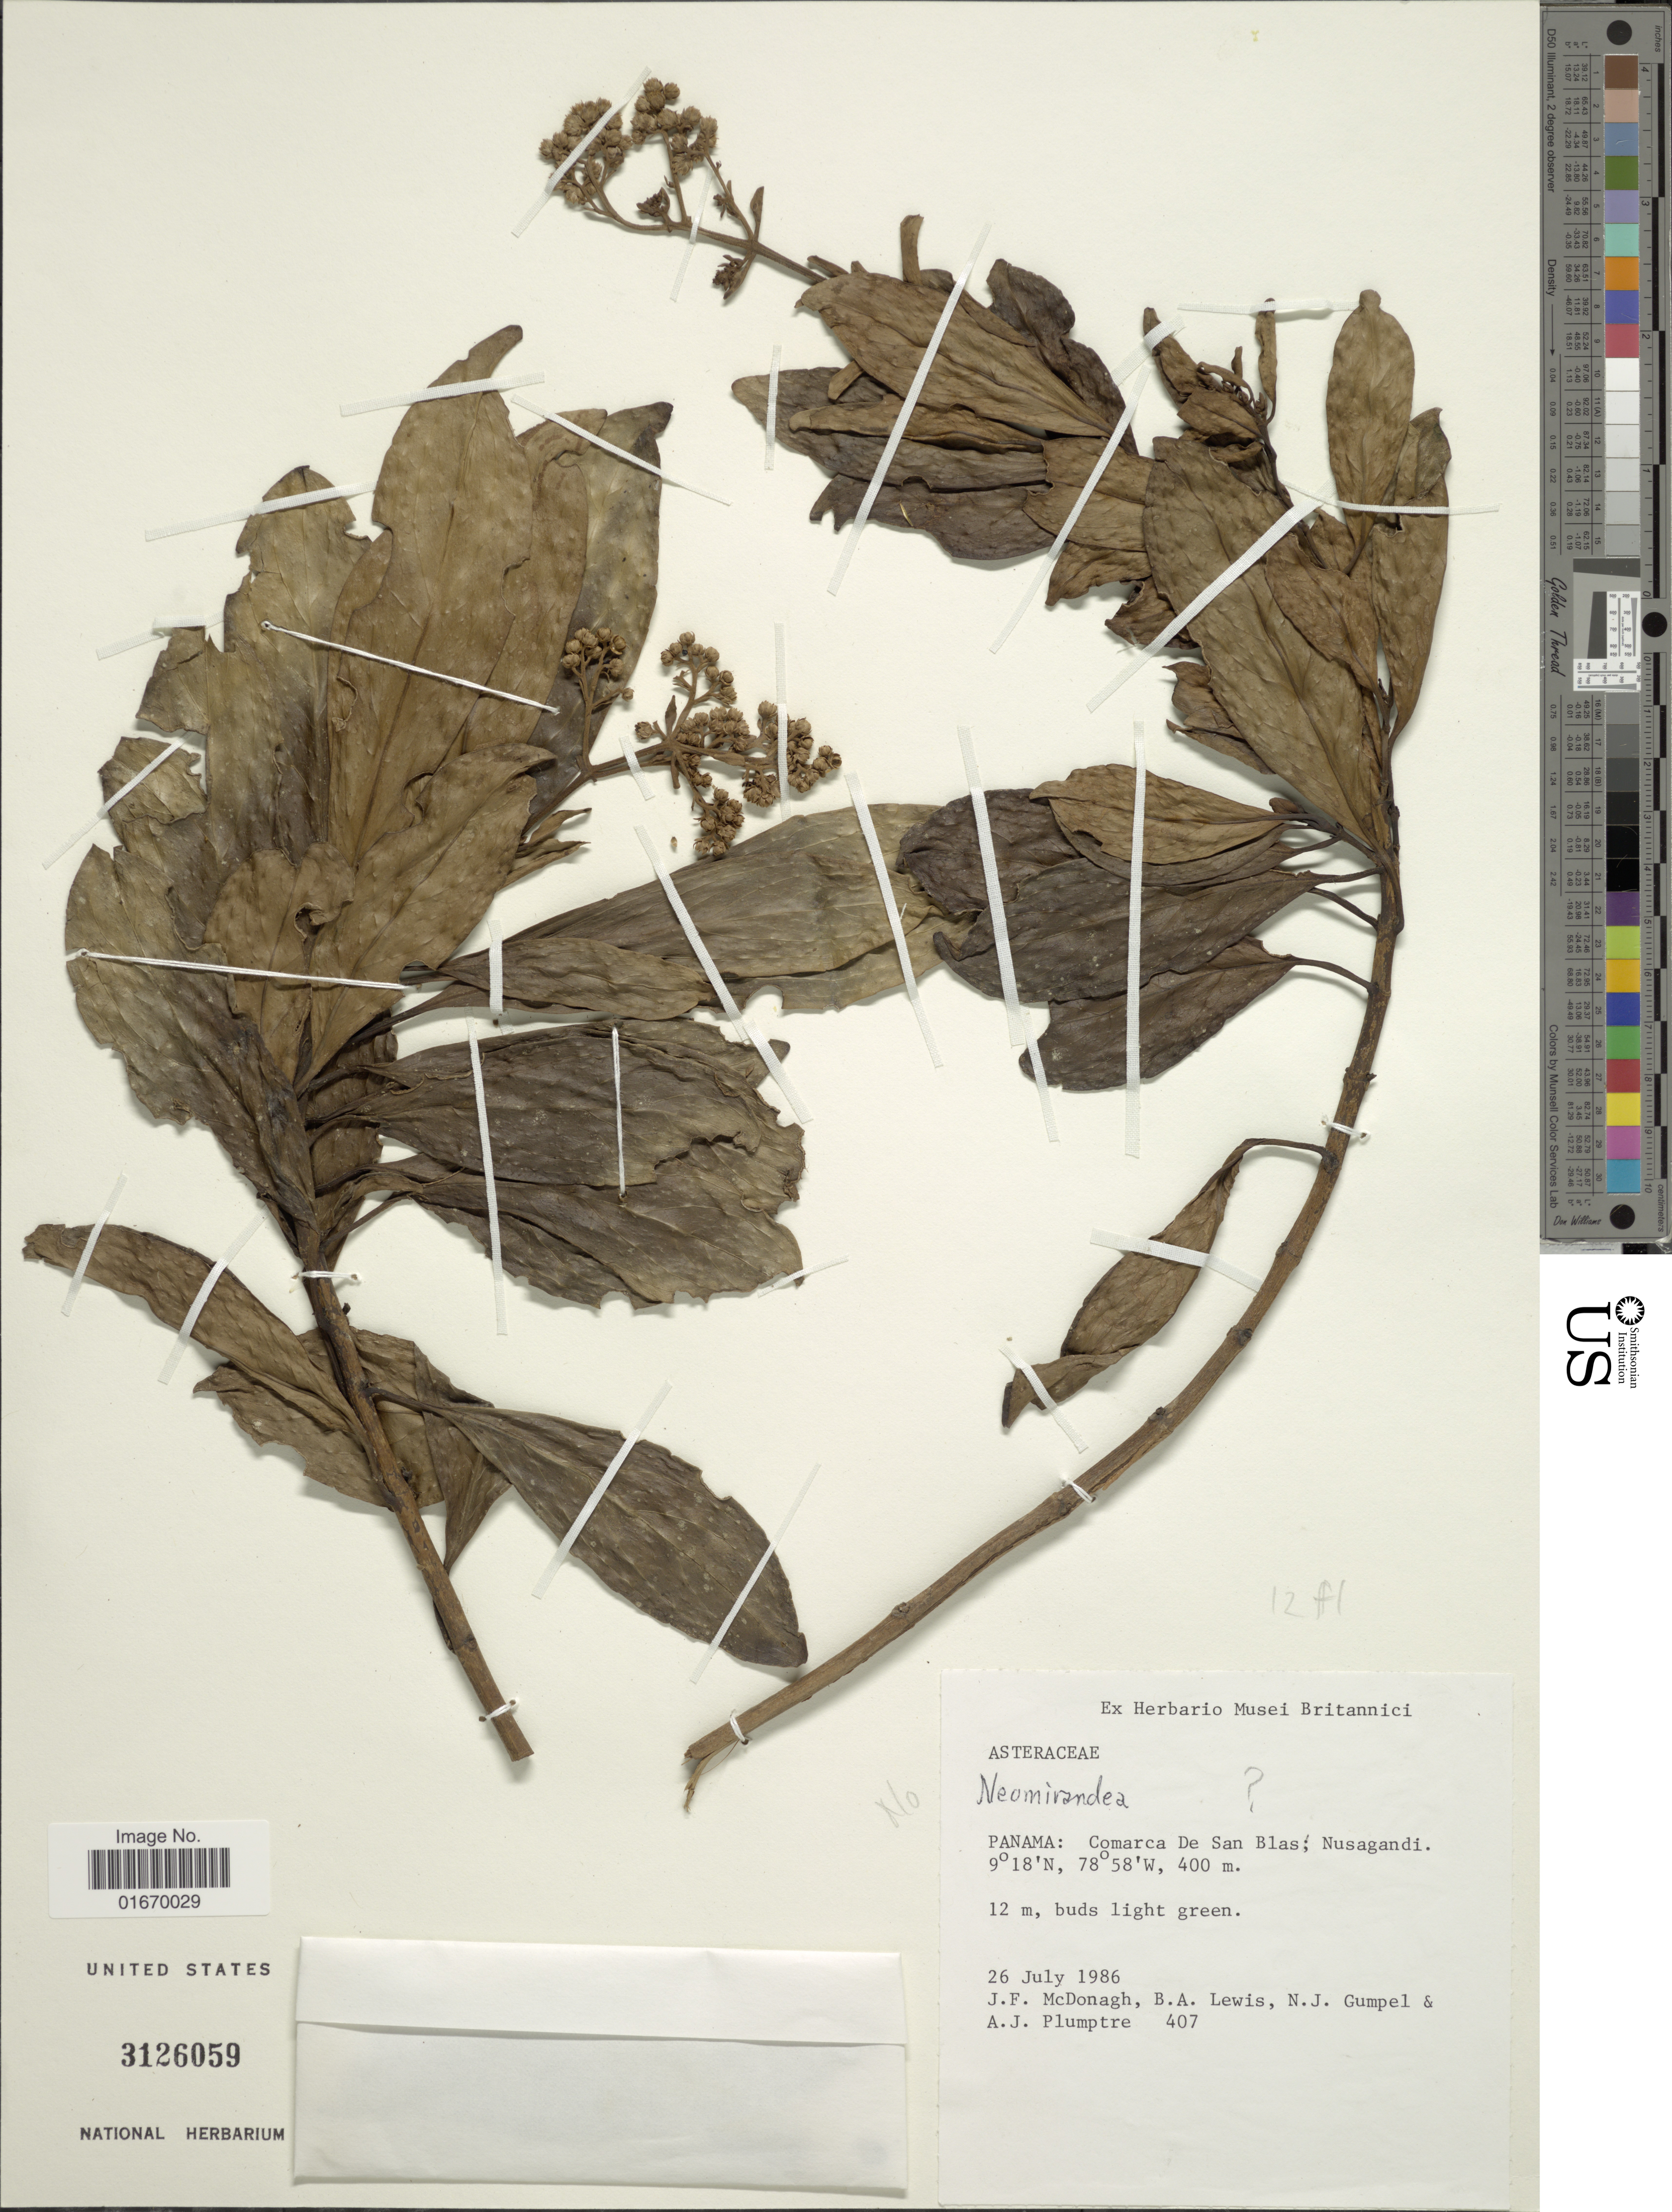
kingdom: Plantae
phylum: Tracheophyta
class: Magnoliopsida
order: Asterales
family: Asteraceae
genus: Neomirandea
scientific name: Neomirandea sp.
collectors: J. McDonagh, B. A. Lewis, N. Gumpel & A. Plumptre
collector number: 407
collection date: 1986-07-26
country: Panama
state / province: Kuna Yala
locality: Comarca De San Blas, Nusagandi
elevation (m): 400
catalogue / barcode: US 3126059